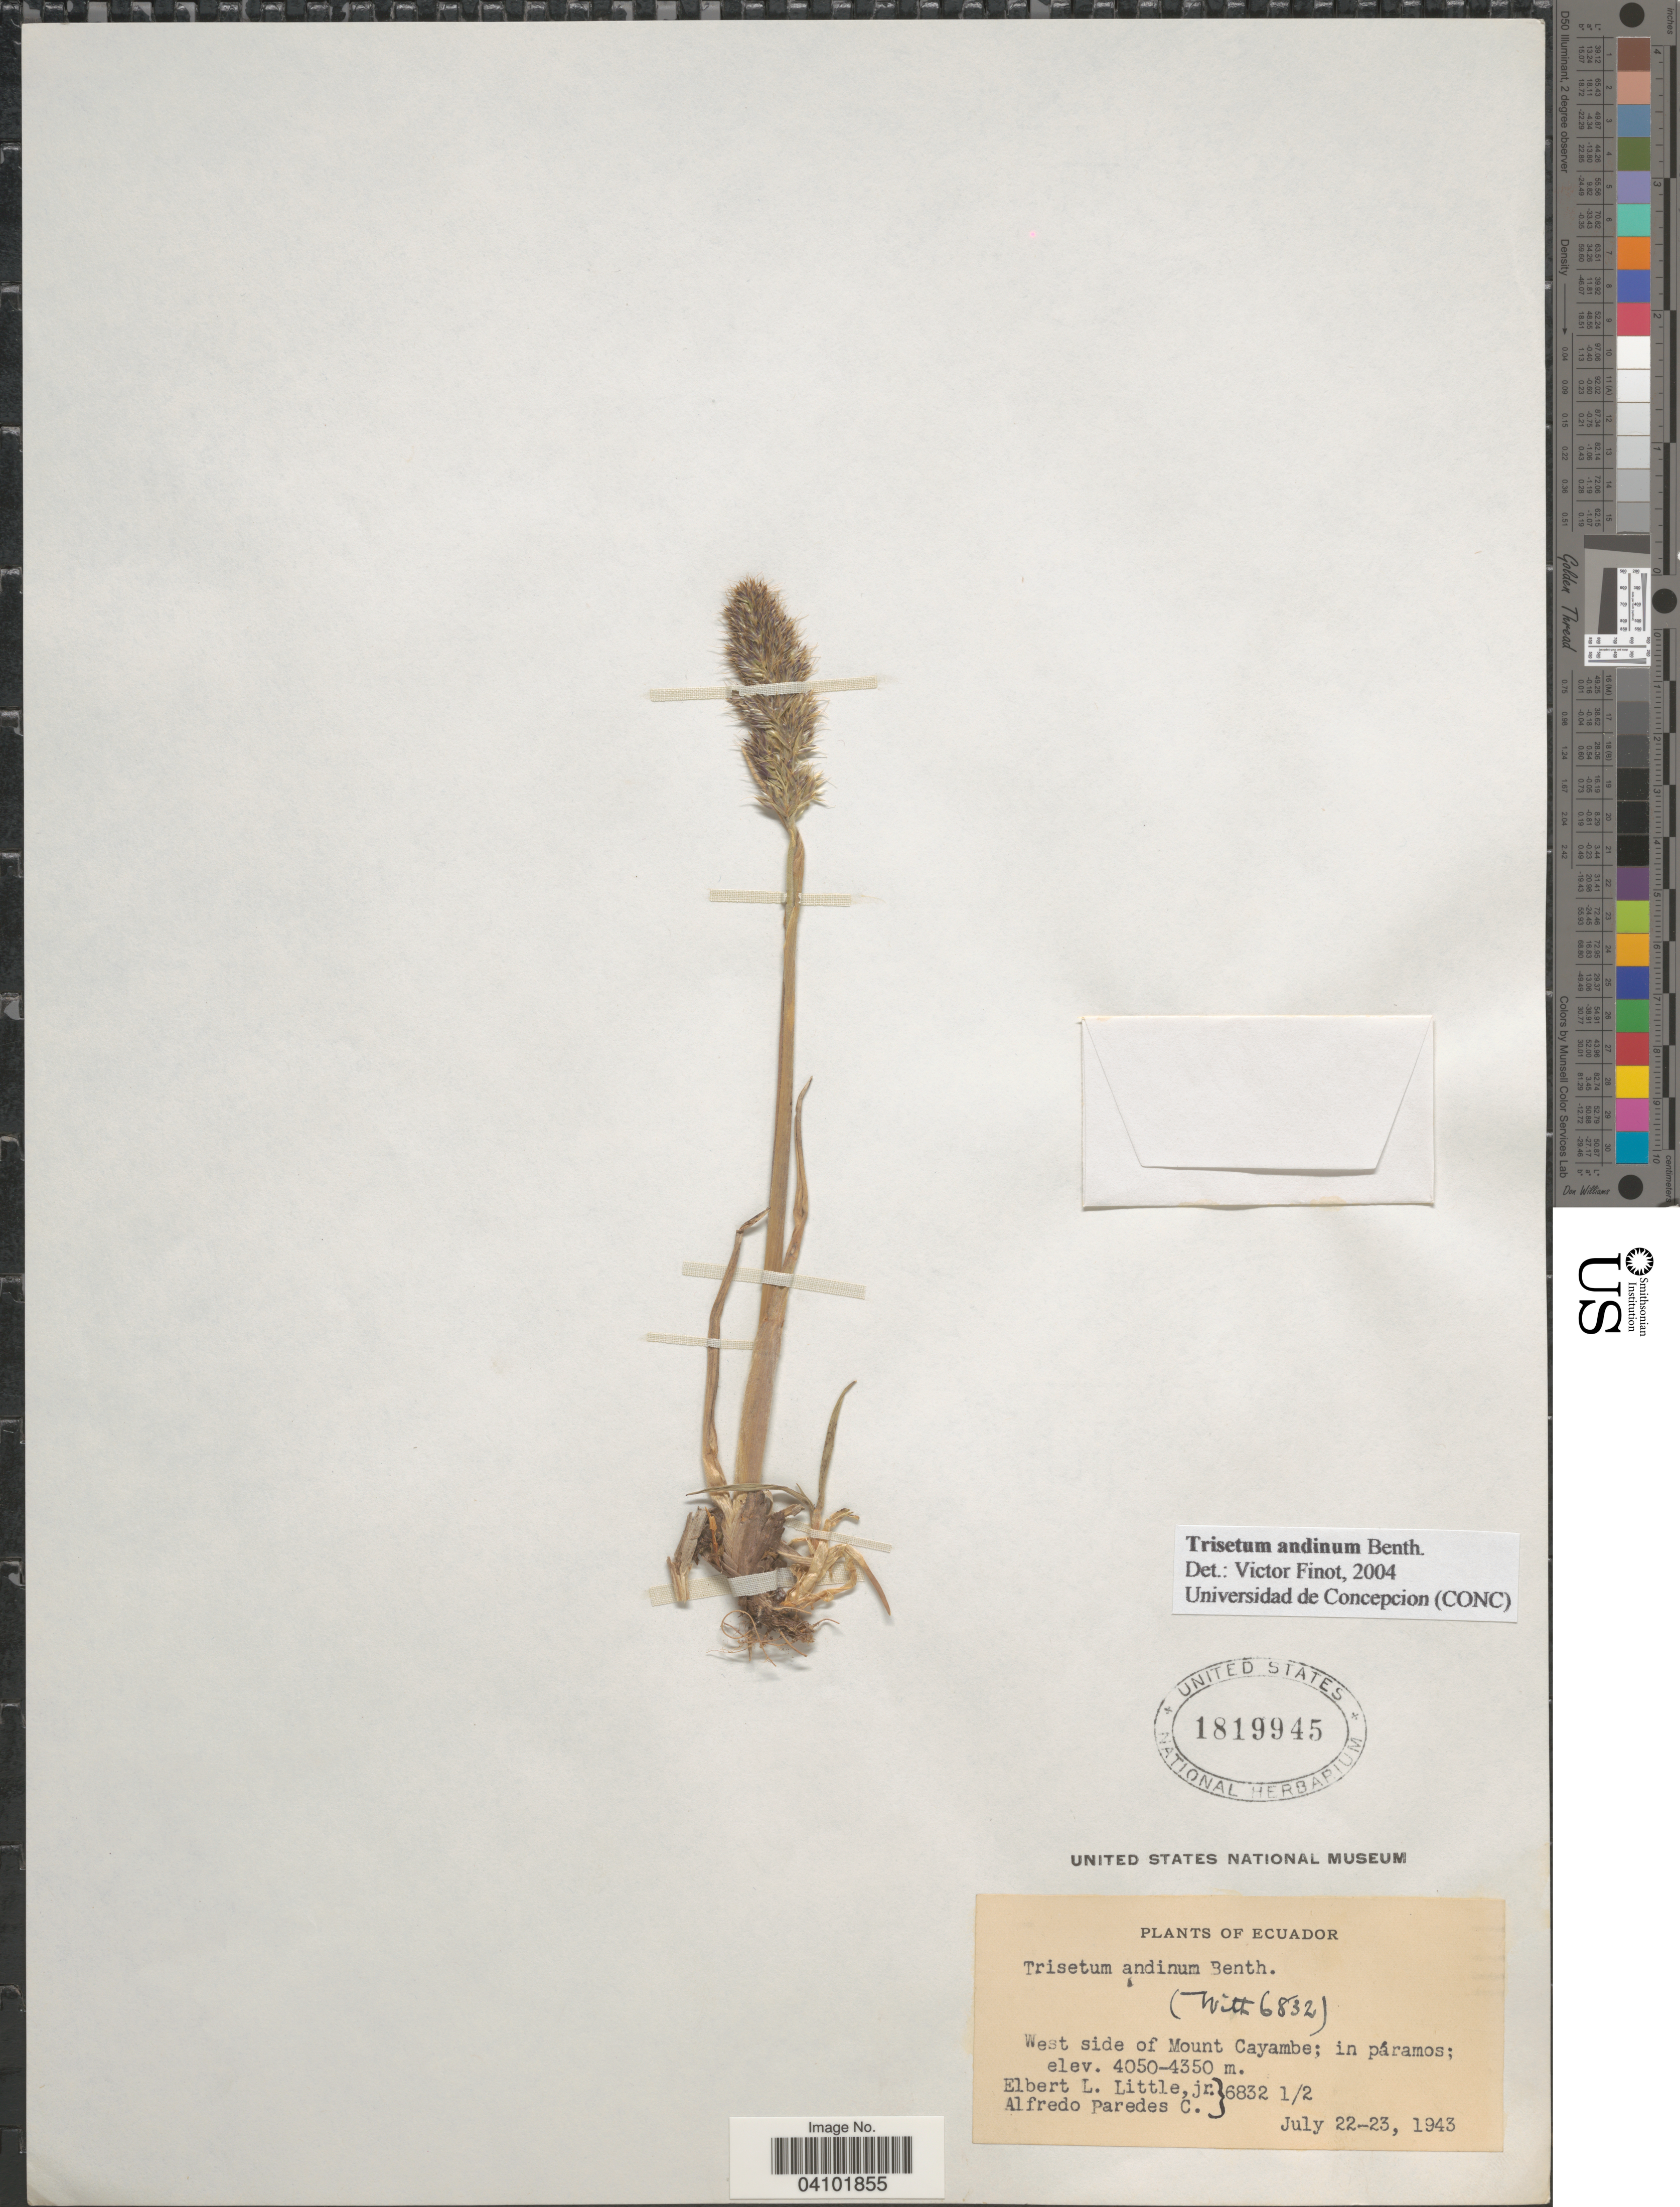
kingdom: Plantae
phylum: Tracheophyta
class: Liliopsida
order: Poales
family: Poaceae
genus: Koeleria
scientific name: Koeleria andina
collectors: E. L. Little & A. Paredes C.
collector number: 6832 1/2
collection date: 1943-07-22/1943-07-23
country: Ecuador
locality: West side of Mount Cayambe; in páramos.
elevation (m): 4050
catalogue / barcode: US 1819945